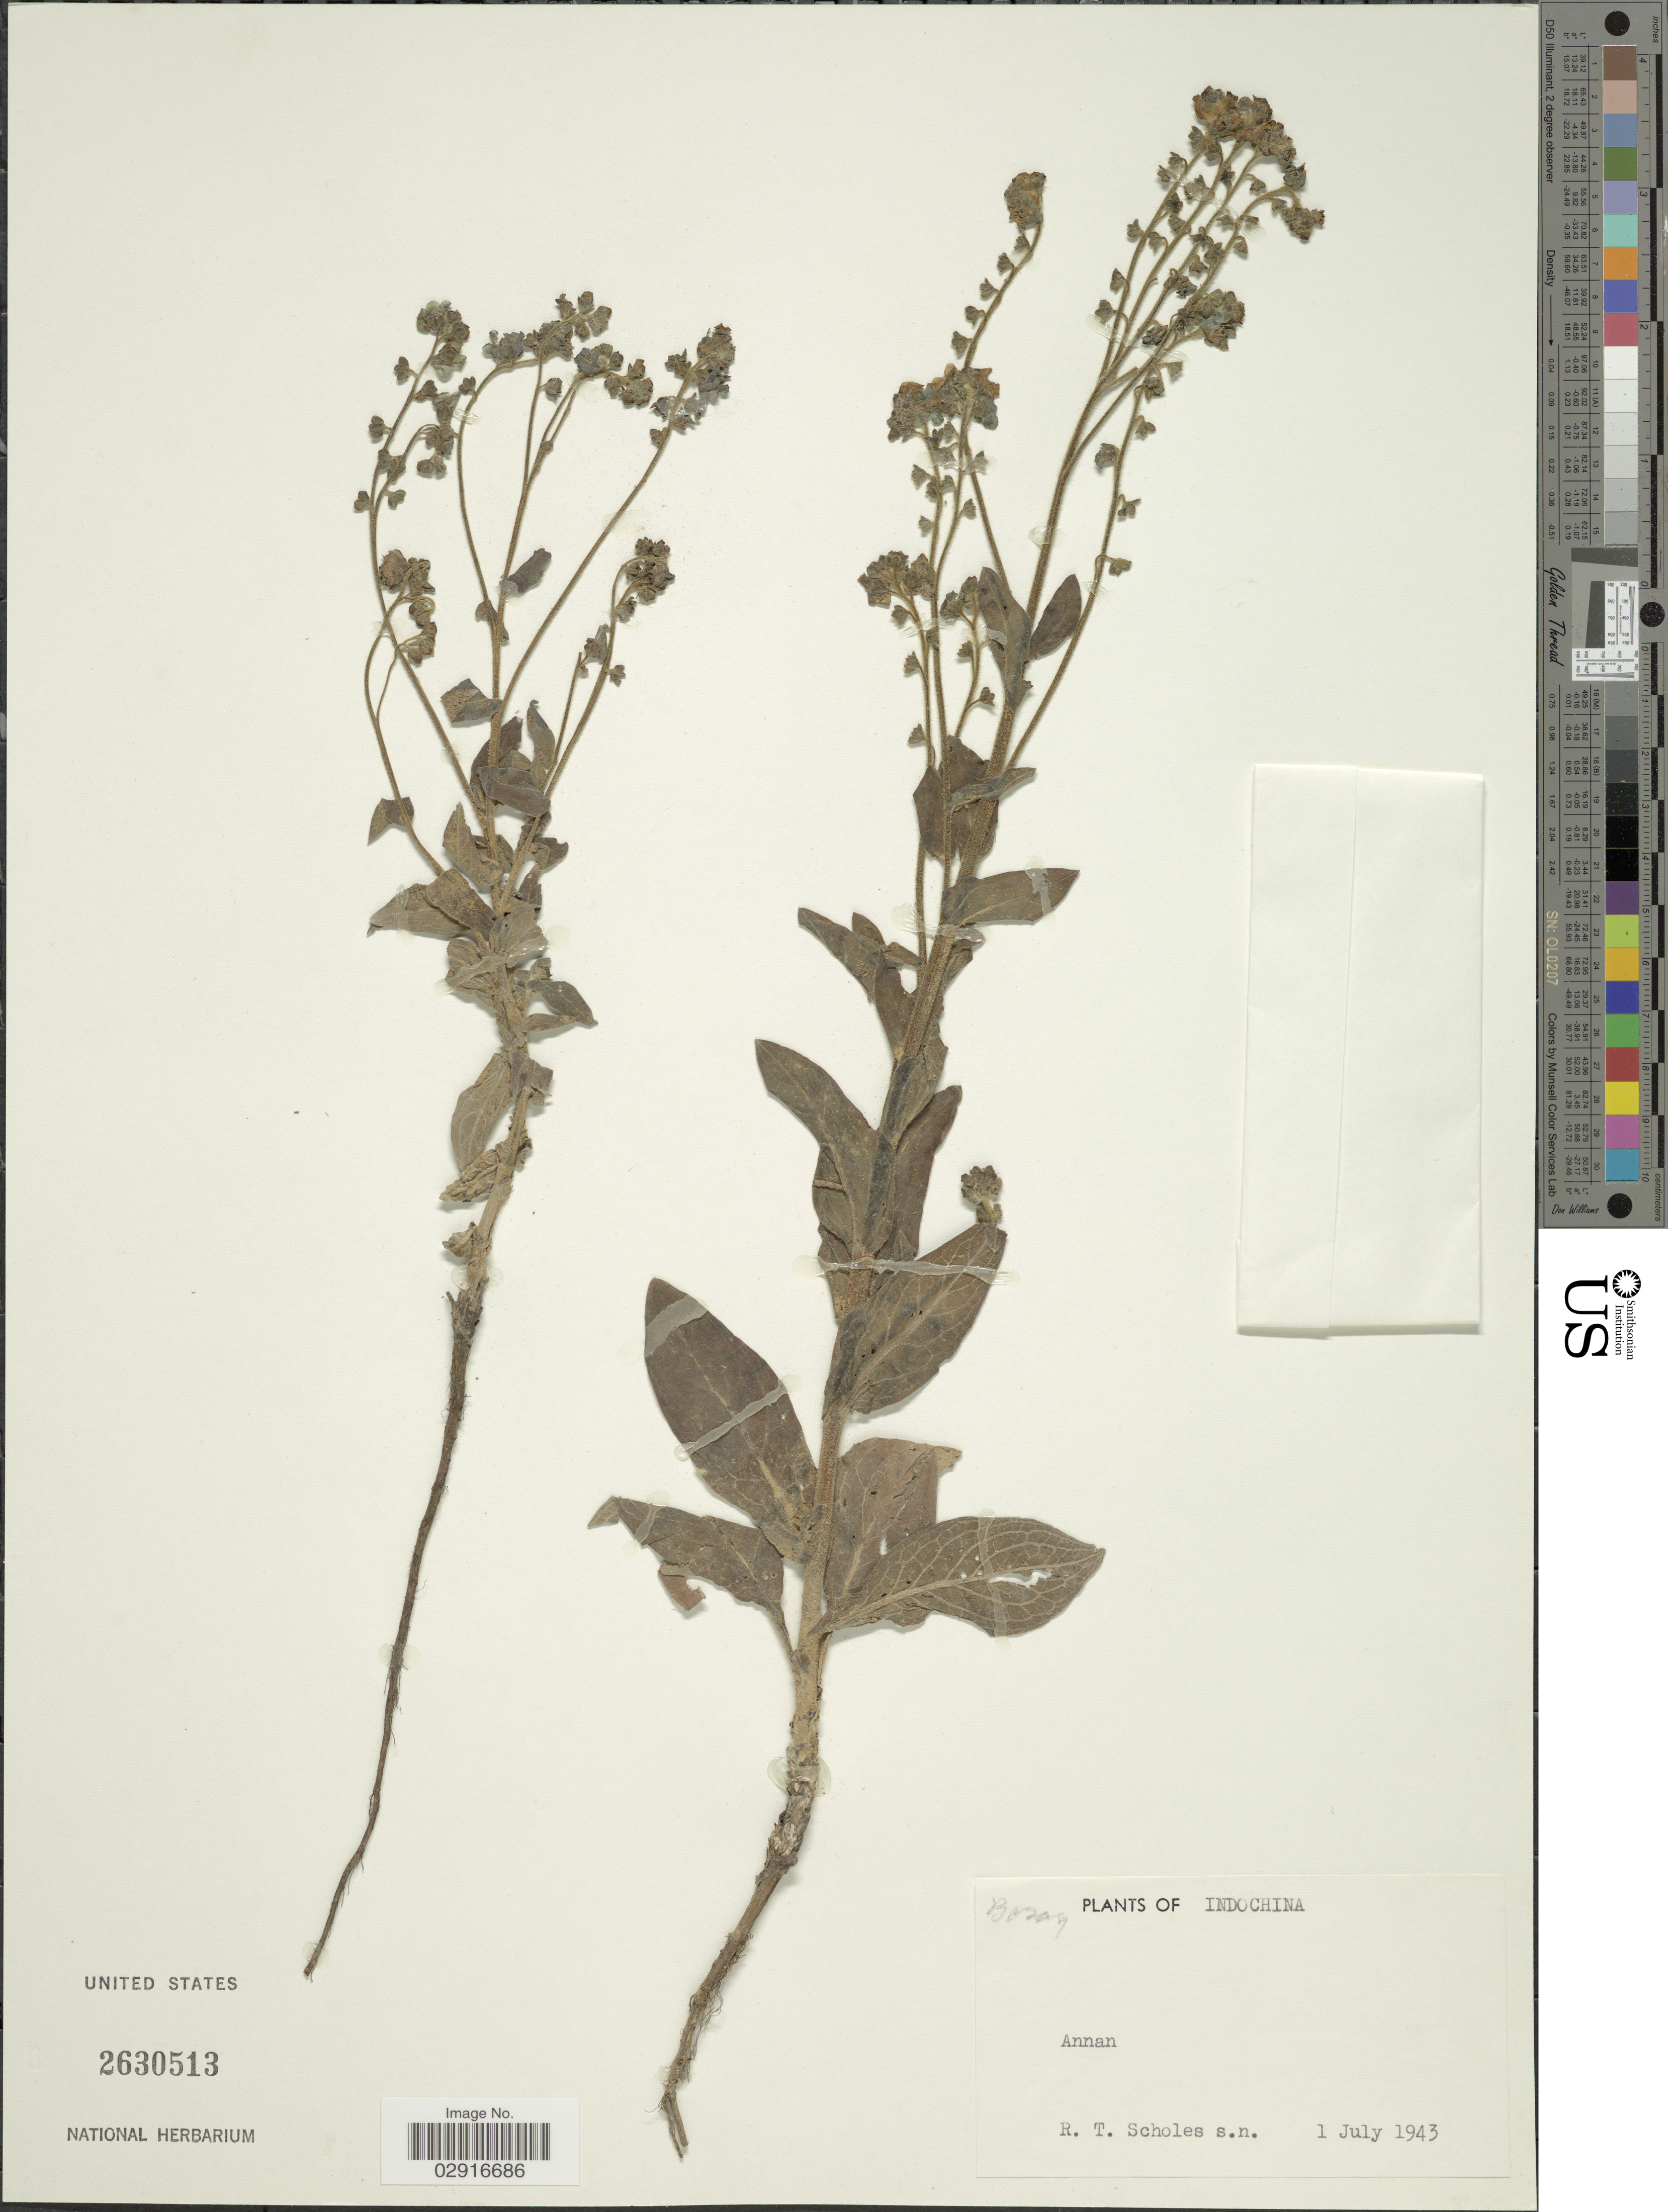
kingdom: Plantae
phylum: Tracheophyta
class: Magnoliopsida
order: Boraginales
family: Boraginaceae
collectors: R. Scholes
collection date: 1943-07-01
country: Vietnam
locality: Indochina. Annan.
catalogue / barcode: US 2630513